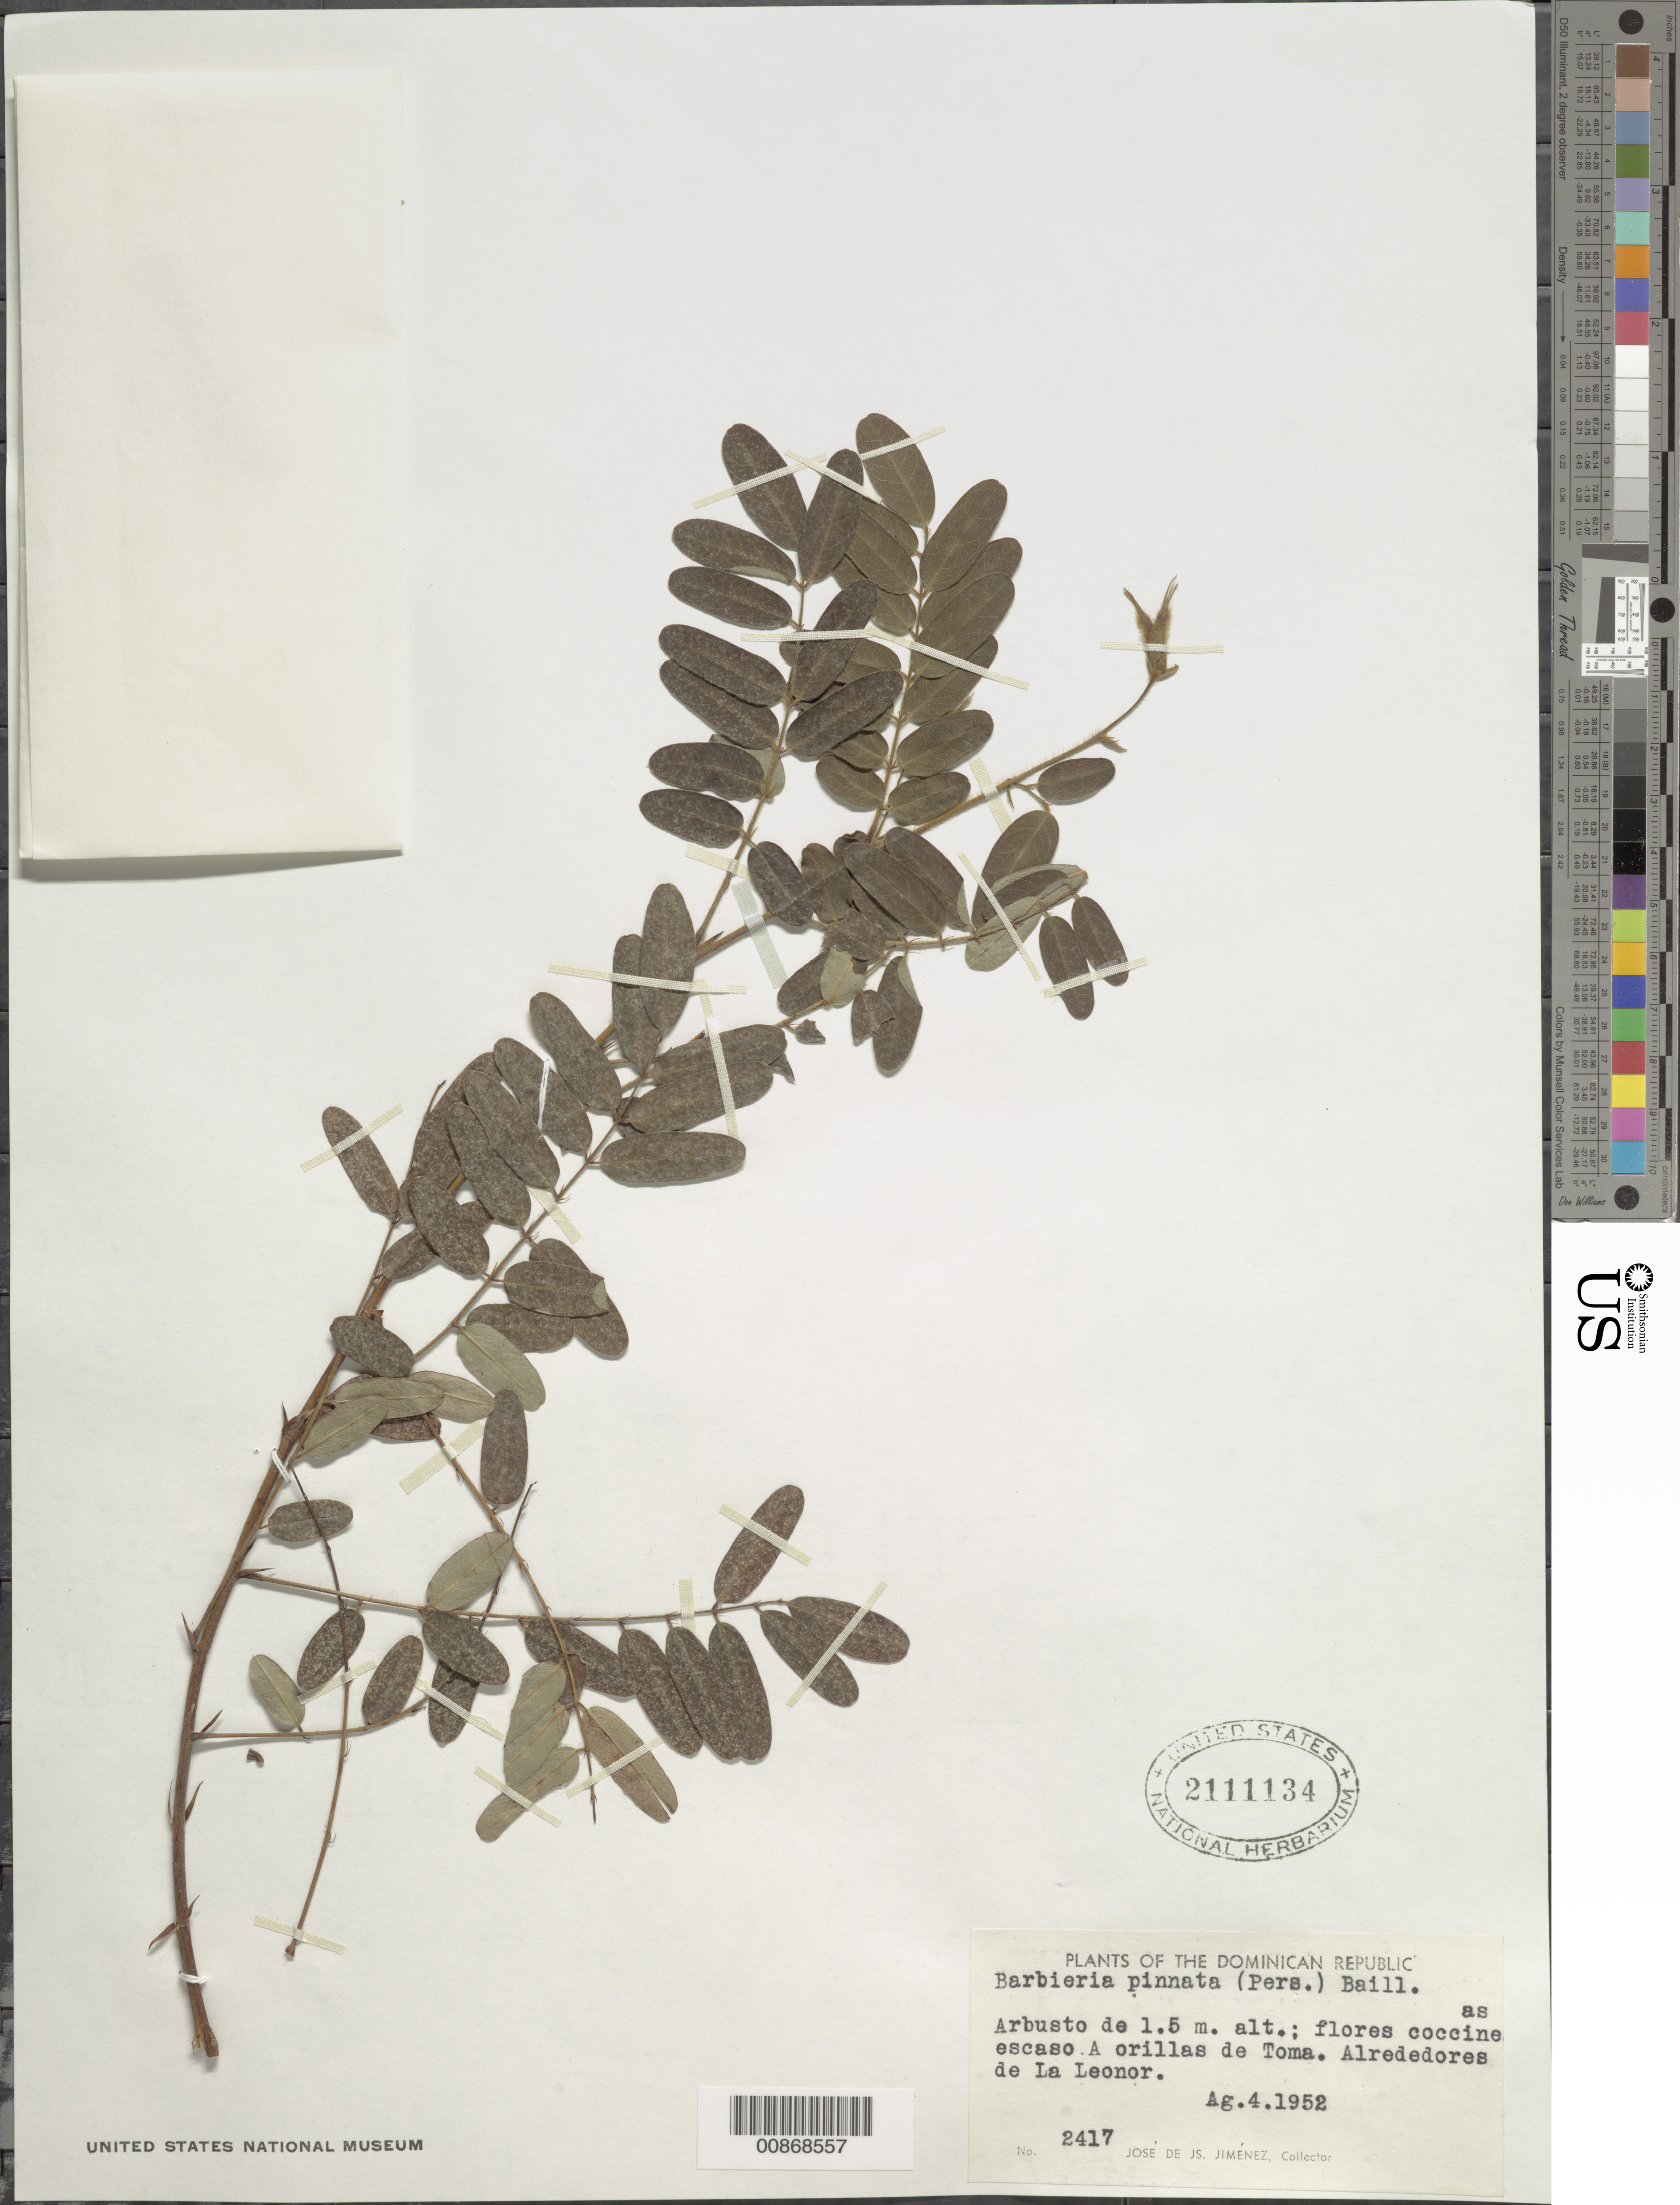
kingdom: Plantae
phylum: Tracheophyta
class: Magnoliopsida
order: Fabales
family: Fabaceae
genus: Barbieria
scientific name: Barbieria pinnata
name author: (Pers.) Baill.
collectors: J. J. Jiménez Almonte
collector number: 2417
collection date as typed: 04 Aug 1952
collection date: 1952-08-04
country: Dominican Republic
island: Hispaniola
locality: A orillas de Toma. Alrededores de La Leonor.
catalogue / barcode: US 2111134